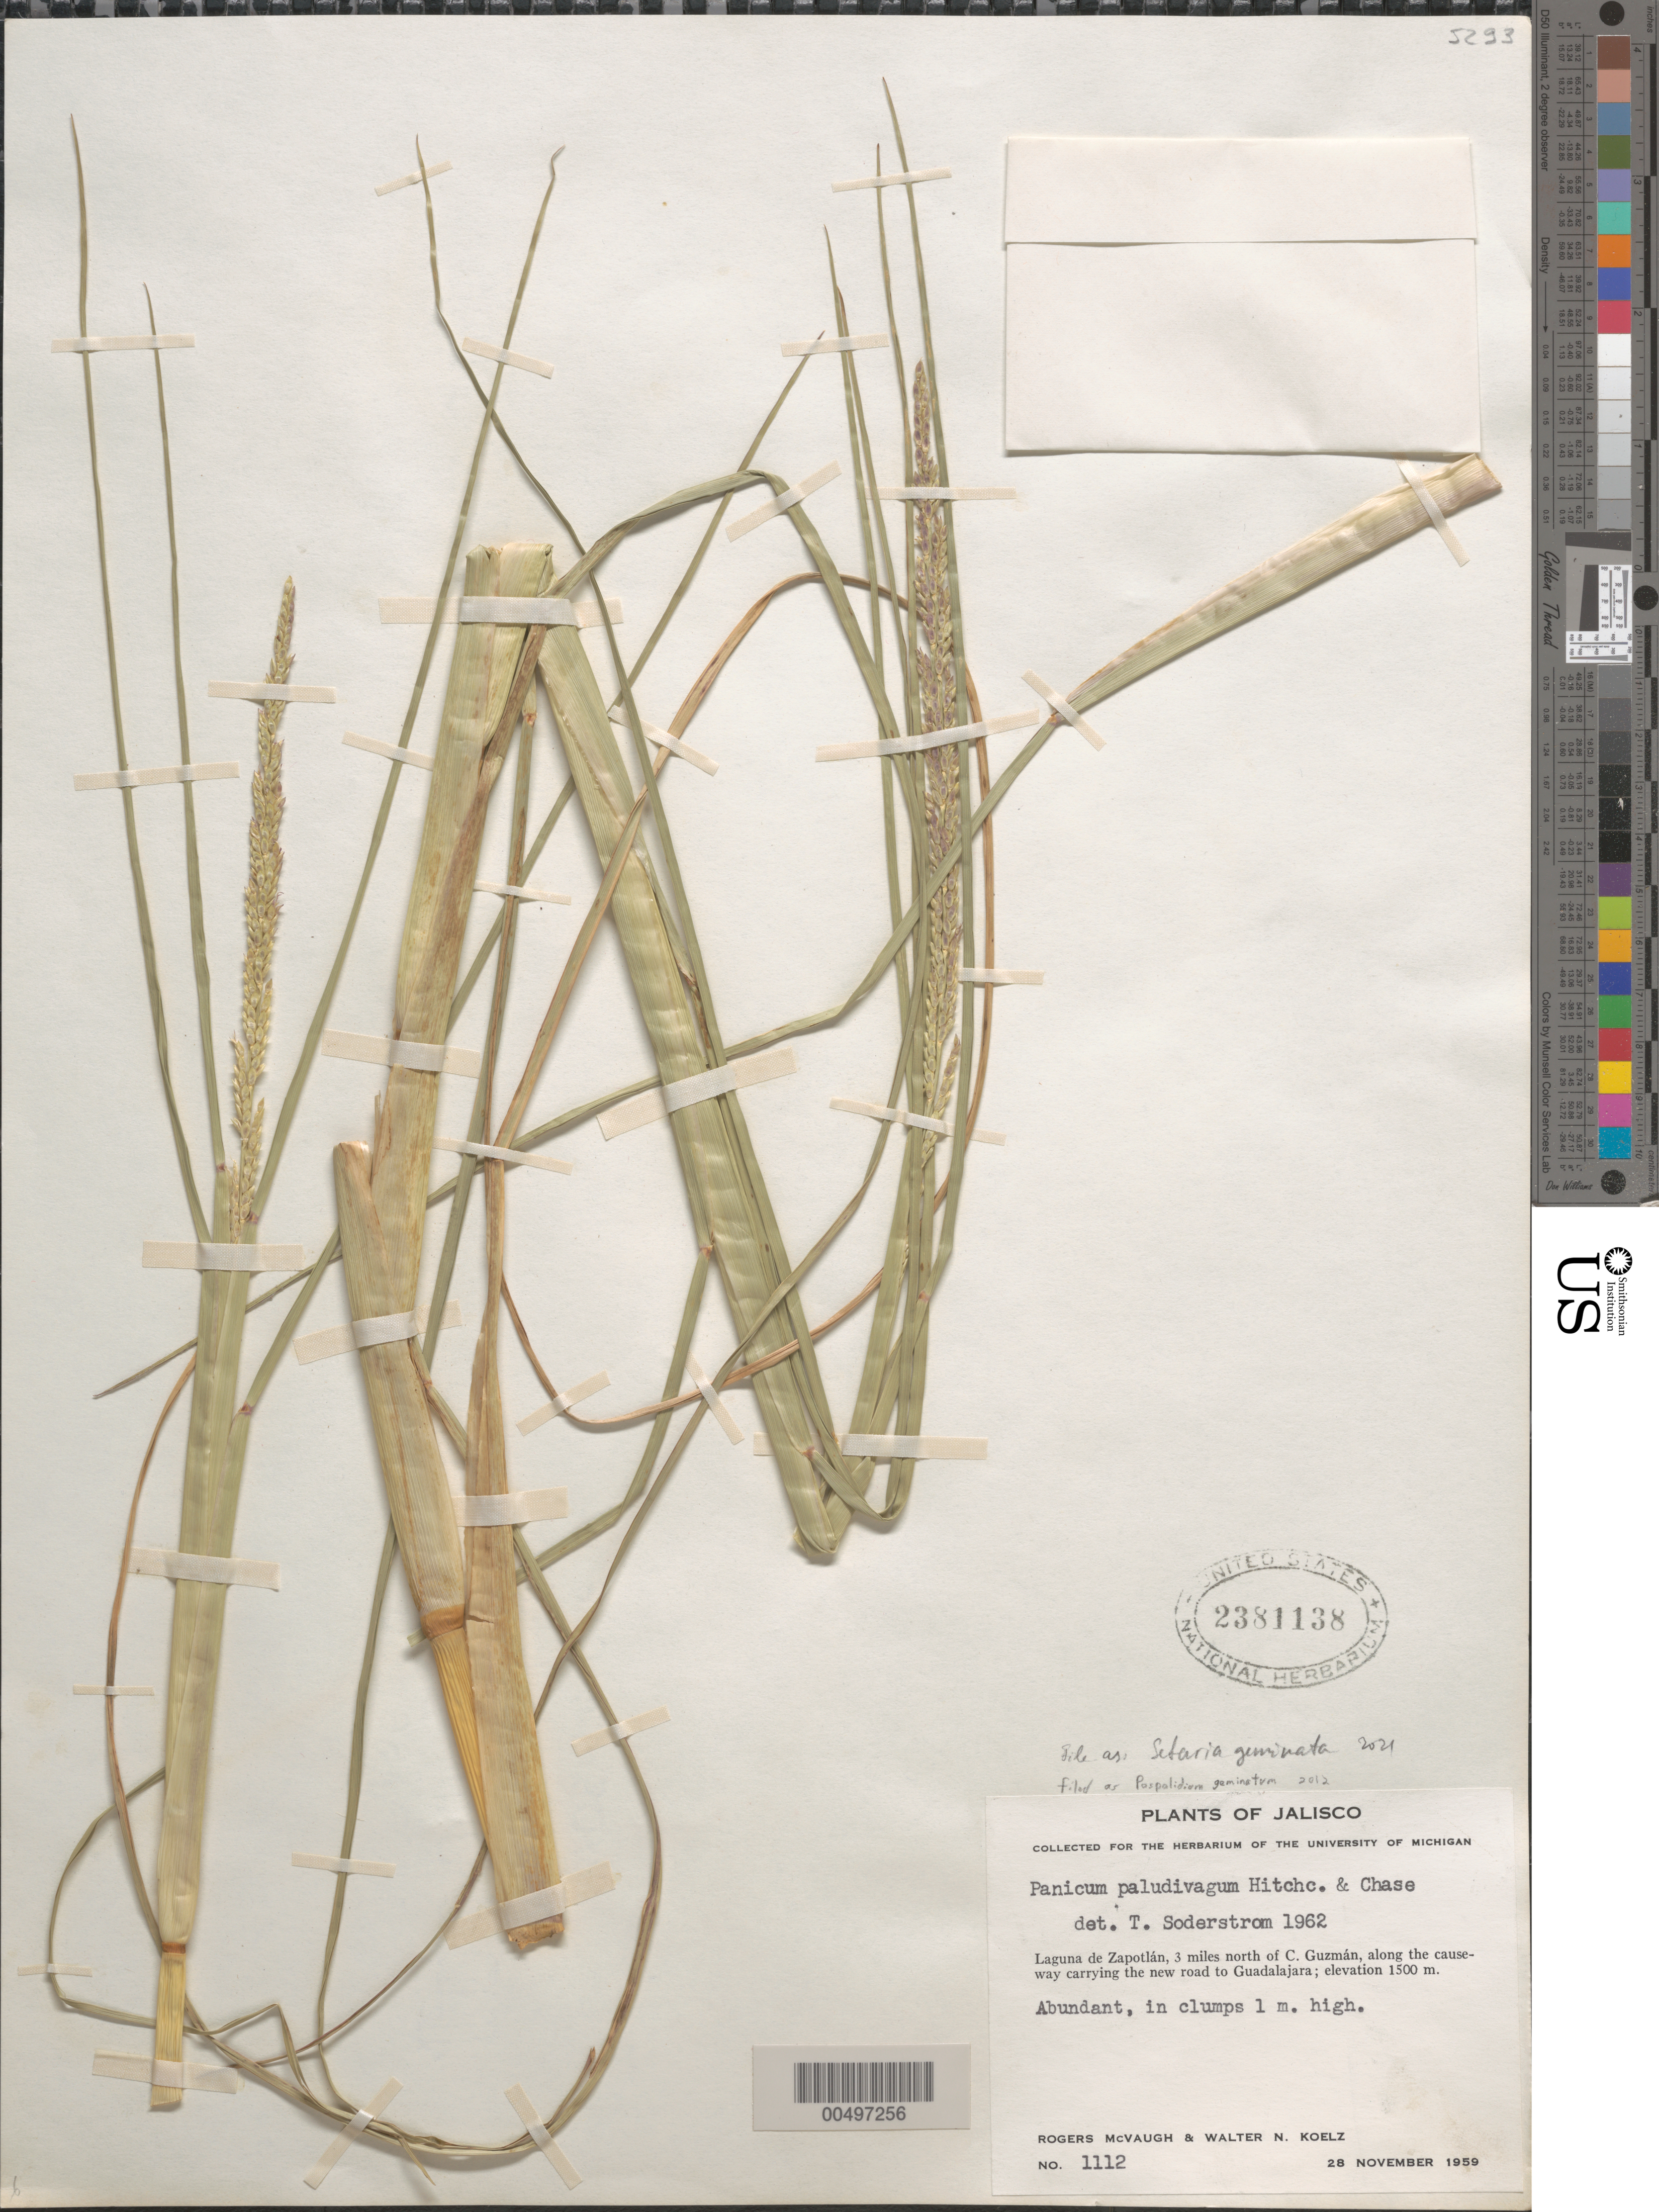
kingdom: Plantae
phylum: Tracheophyta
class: Liliopsida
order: Poales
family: Poaceae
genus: Setaria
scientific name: Setaria geminata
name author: (Forssk.) Veldkamp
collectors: R. McVaugh & W. N. Koelz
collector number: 1112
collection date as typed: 28 Nov 1959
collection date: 1959-11-28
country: Mexico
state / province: Jalisco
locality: Laguna de Zapotlán, 3 mi N of Cd. Guzmán, along the causeway carrying the new rd to Guadalajara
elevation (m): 1500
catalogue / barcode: US 2381138